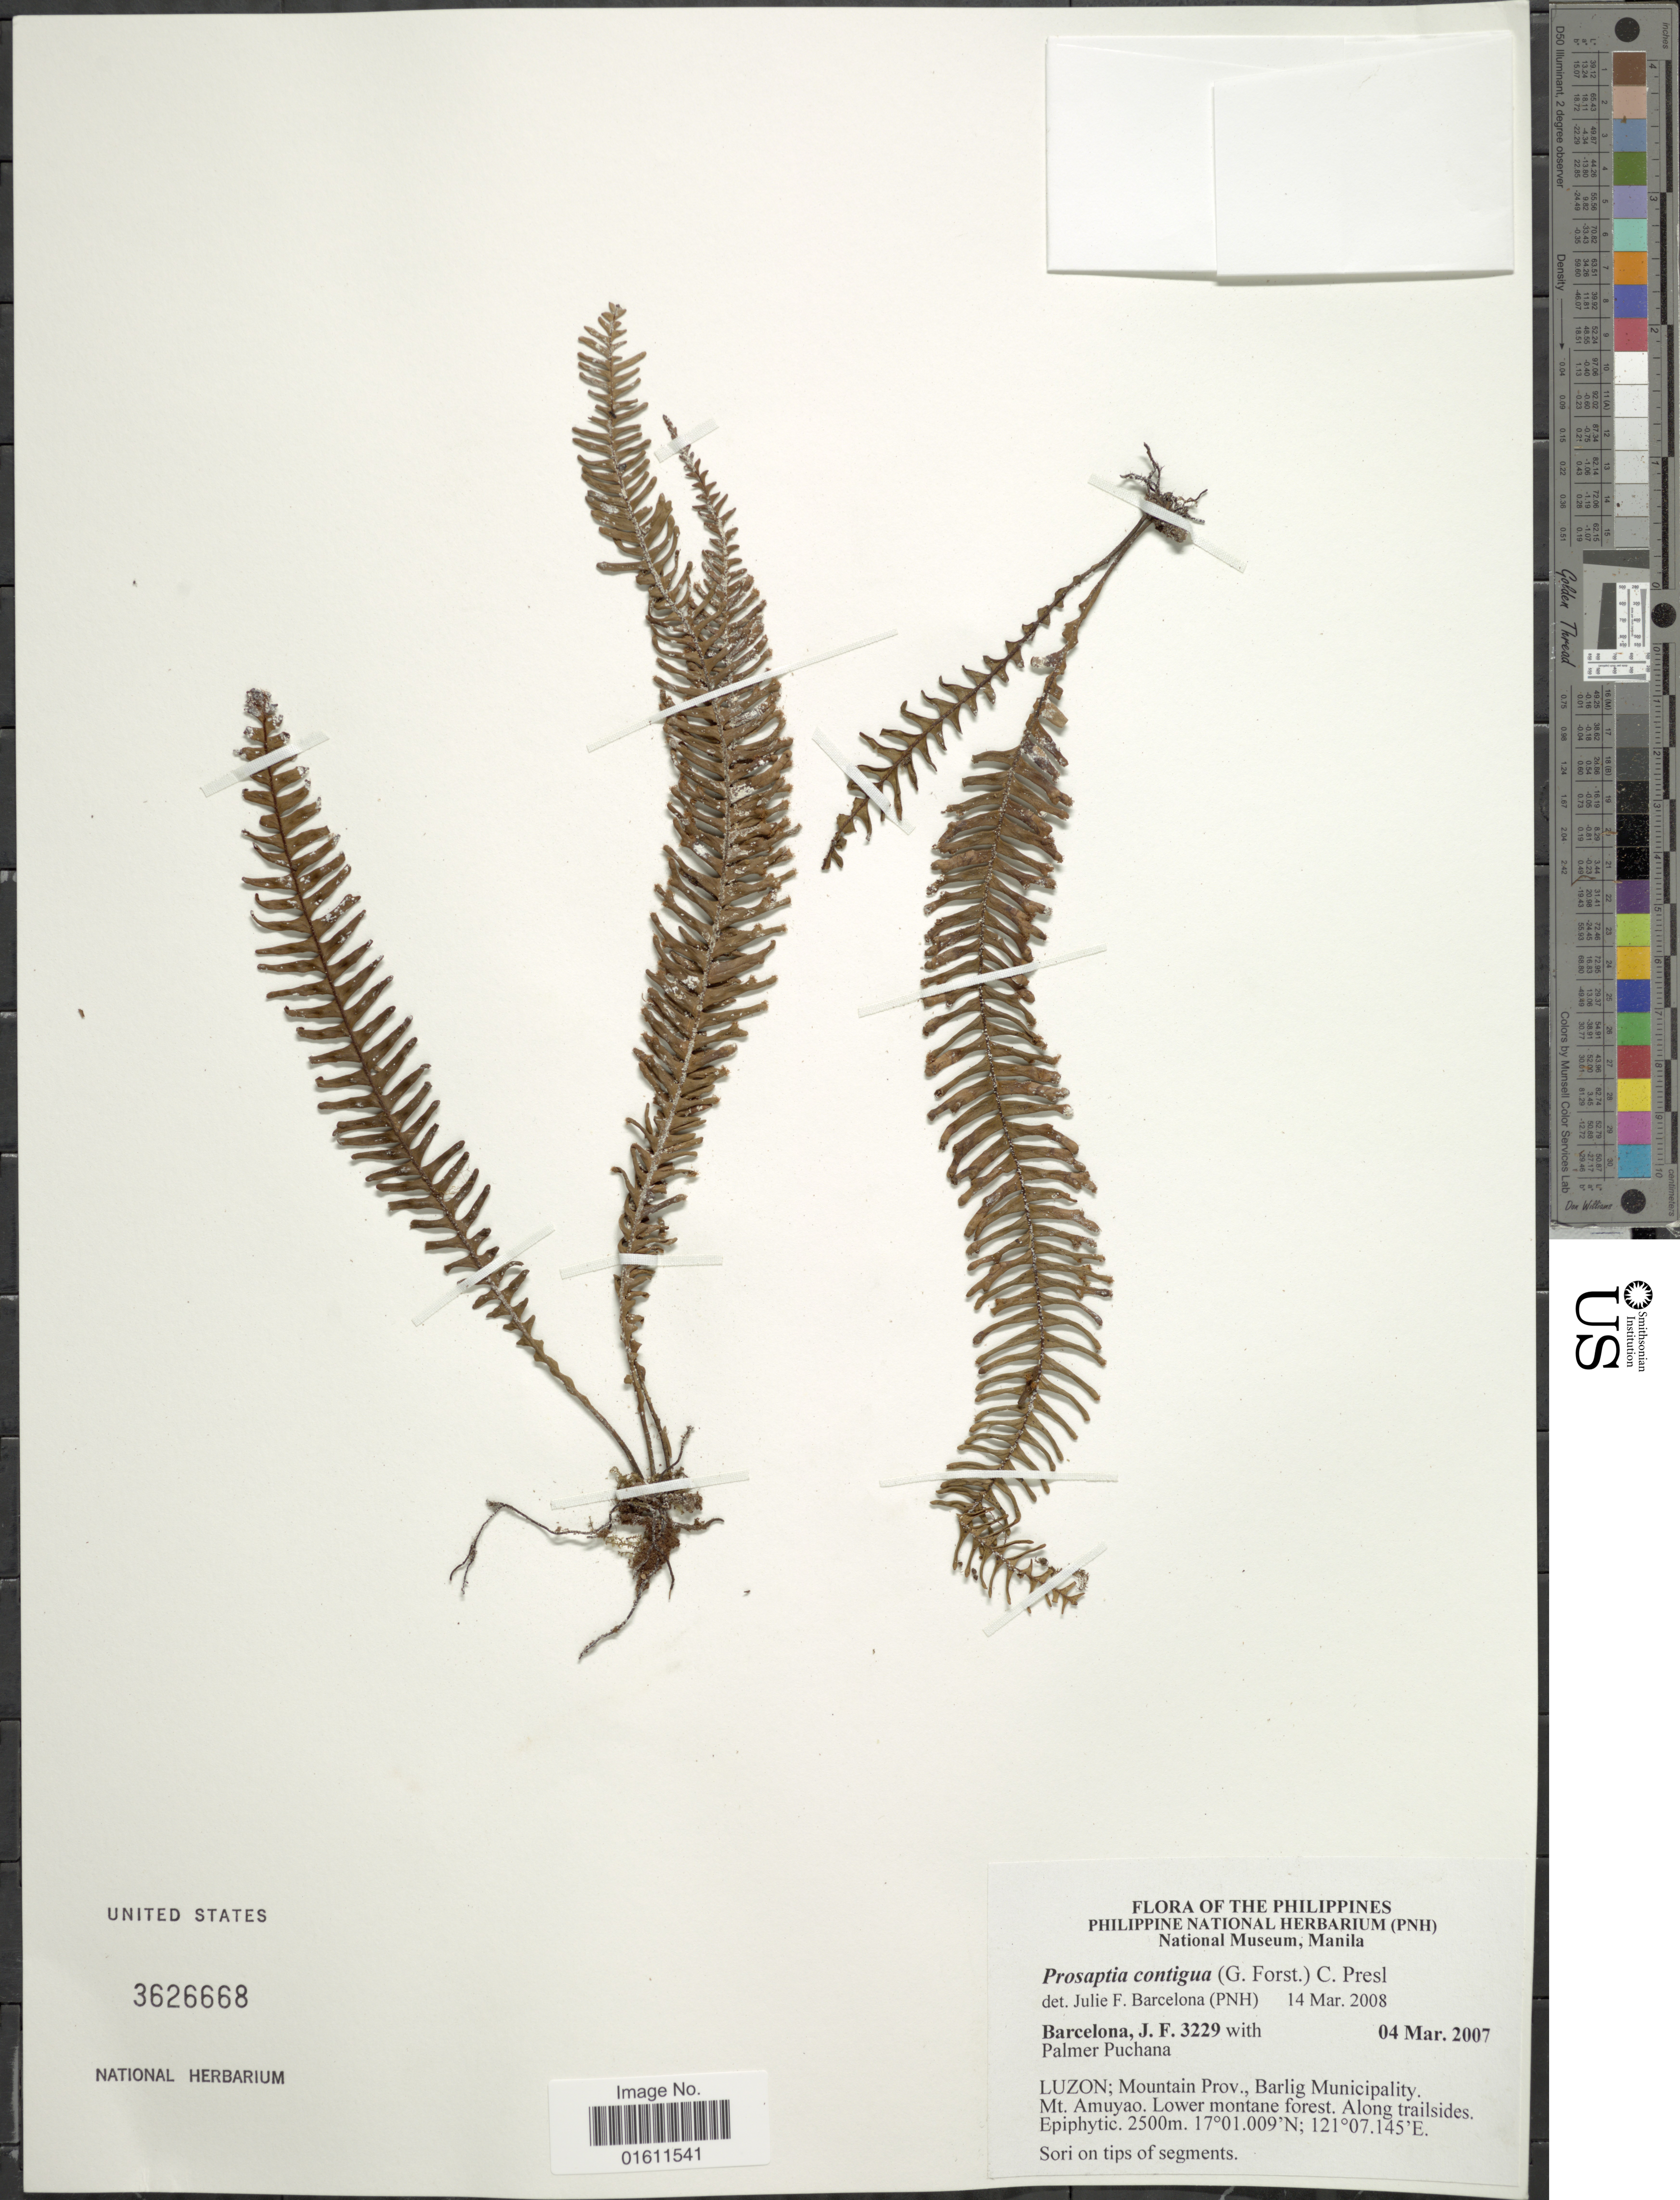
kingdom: Plantae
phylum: Tracheophyta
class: Polypodiopsida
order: Polypodiales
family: Polypodiaceae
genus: Prosaptia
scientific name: Prosaptia contigua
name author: (G. Forst.) Presl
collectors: J. F. Barcelona & P. Puchana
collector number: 3229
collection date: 2007-03-04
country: Philippines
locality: Luzon, Mountain Prov., Barlig Municipality. Mt. Amuyao.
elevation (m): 2500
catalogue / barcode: US 3626668